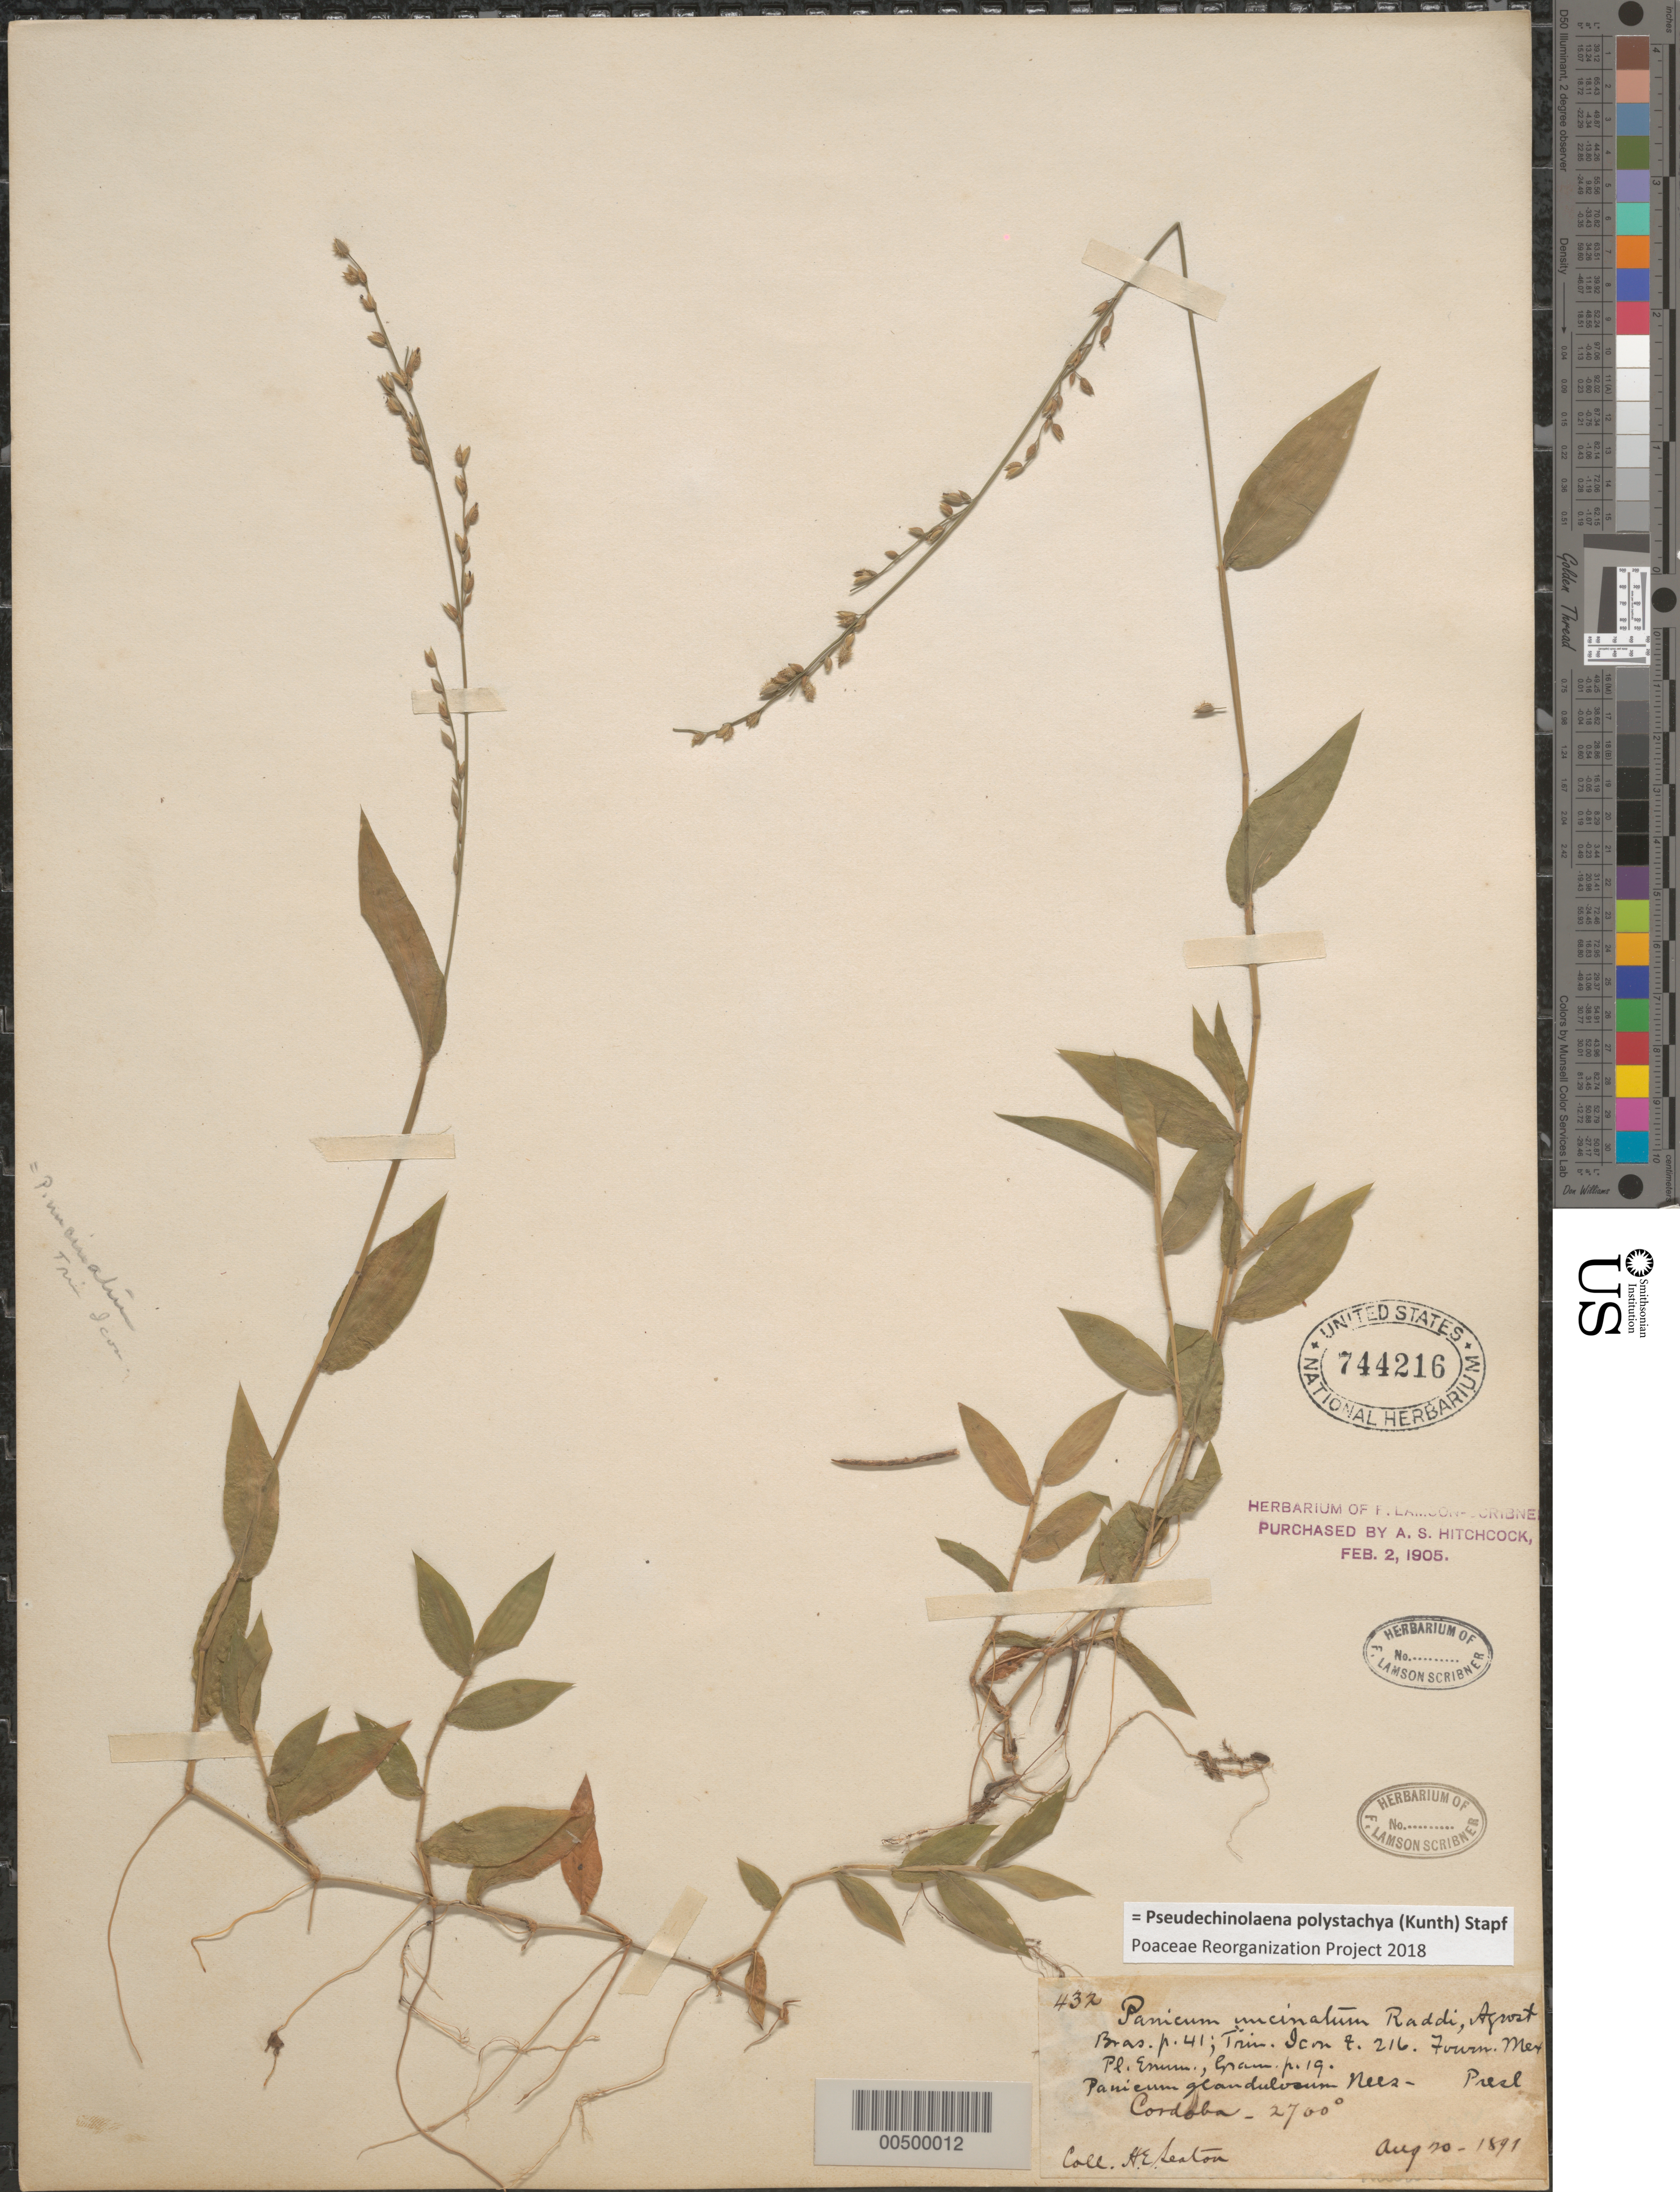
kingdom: Plantae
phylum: Tracheophyta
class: Liliopsida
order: Poales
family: Poaceae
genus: Pseudechinolaena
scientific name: Pseudechinolaena polystachya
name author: (Kunth) Stapf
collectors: H. E. Seaton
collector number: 432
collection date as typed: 20 Aug 1891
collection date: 1891-08-20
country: Mexico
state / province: Veracruz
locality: Córdoba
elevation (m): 823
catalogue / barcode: US 744216